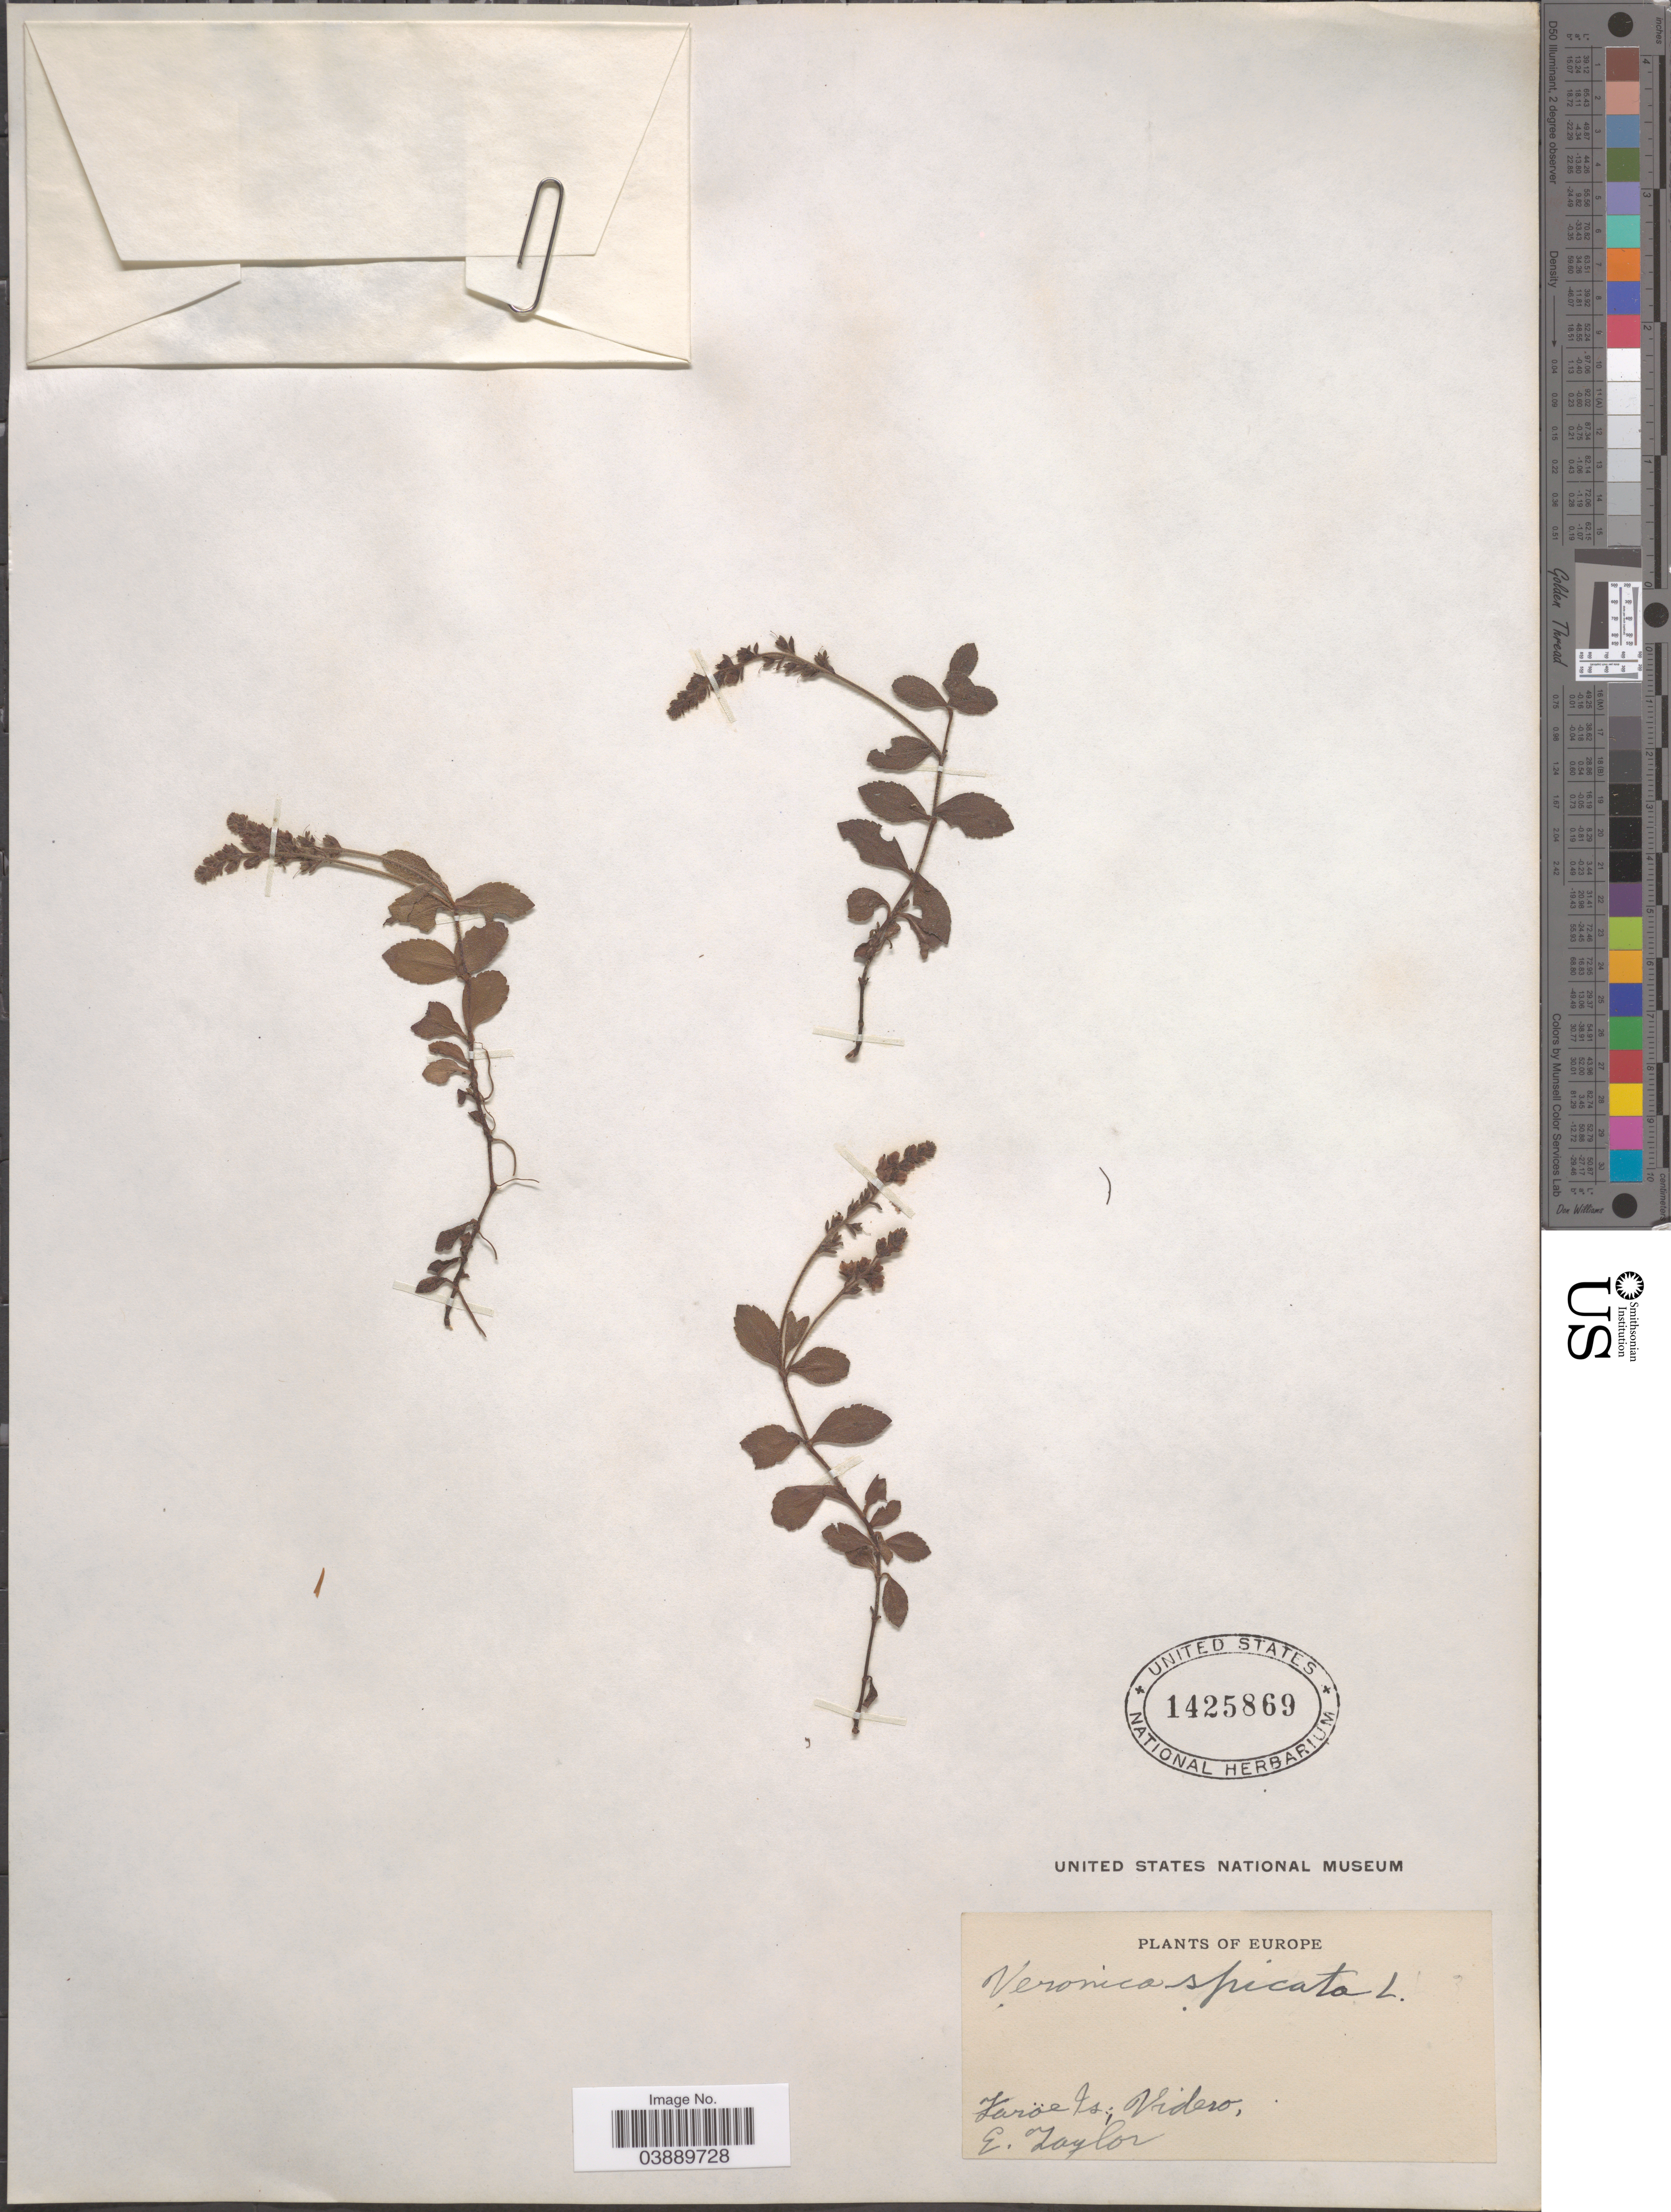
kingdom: Plantae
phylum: Tracheophyta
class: Magnoliopsida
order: Lamiales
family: Plantaginaceae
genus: Veronica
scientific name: Veronica spicata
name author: L.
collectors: E. Taylor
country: Faroe Islands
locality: Faröe Is.; Videro.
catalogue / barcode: US 1425869